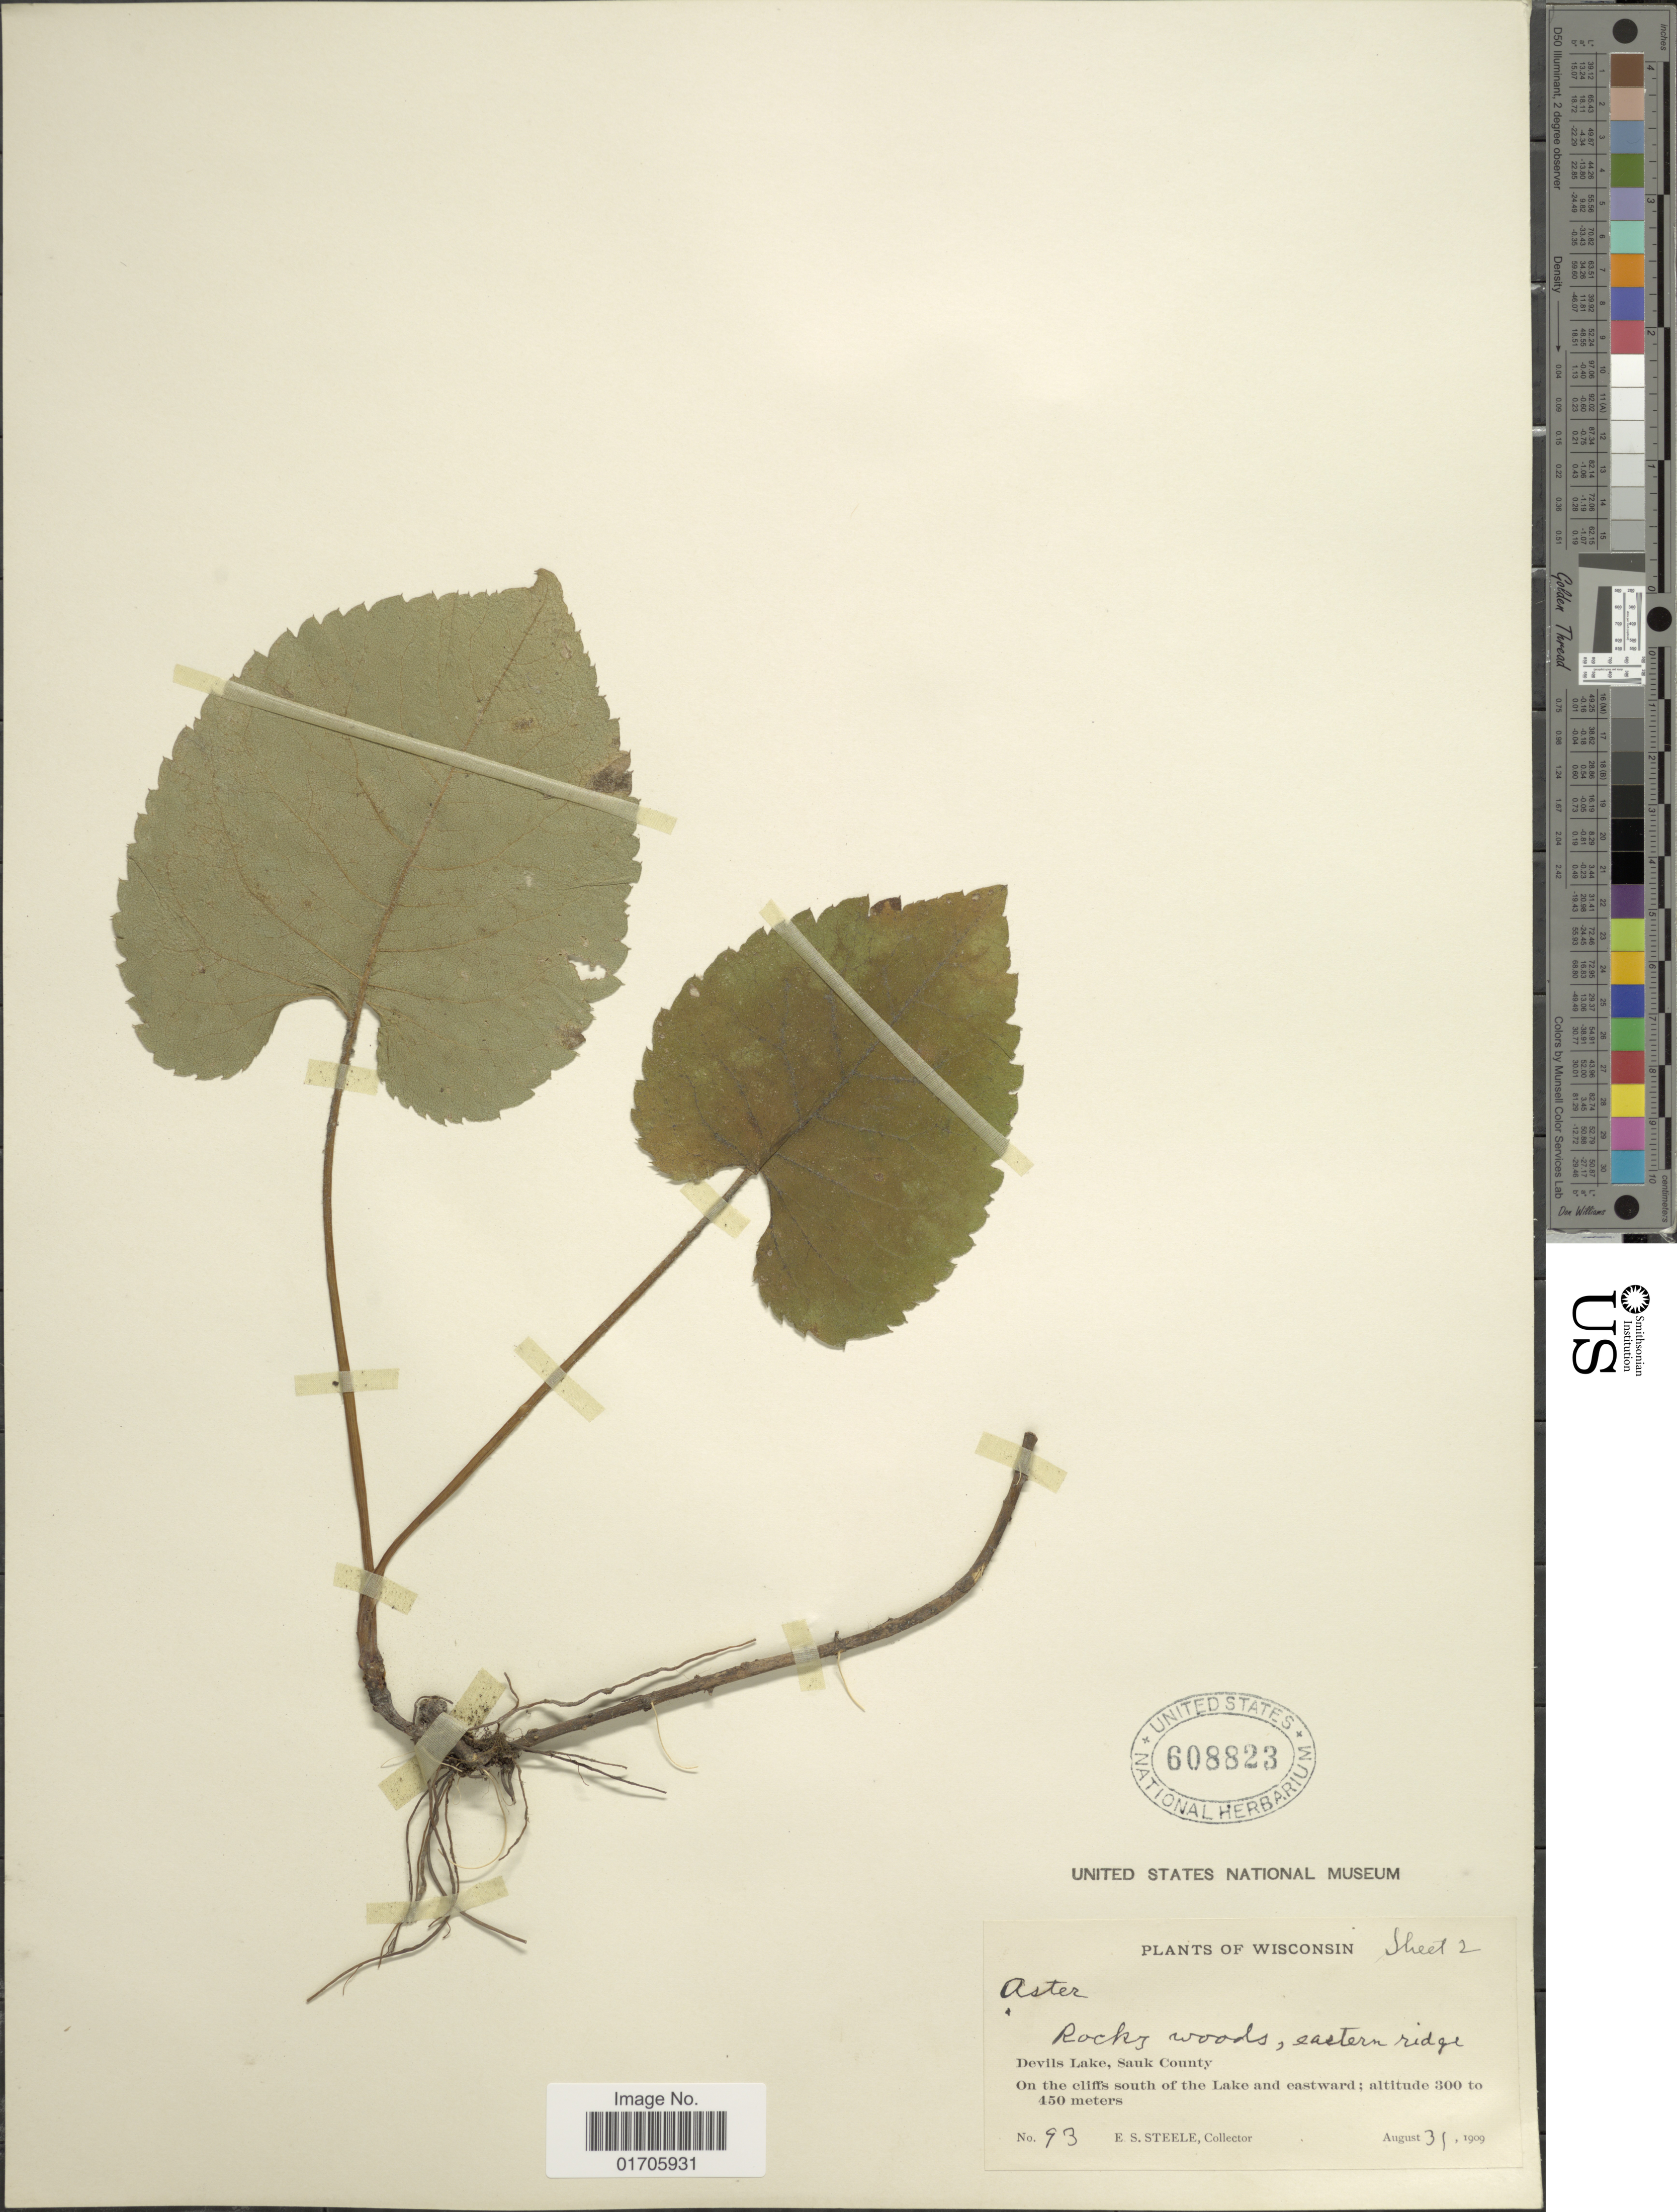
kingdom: Plantae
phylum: Tracheophyta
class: Magnoliopsida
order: Asterales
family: Asteraceae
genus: Eurybia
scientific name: Eurybia macrophylla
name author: (L.) Cass.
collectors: E. Steele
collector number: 93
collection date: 1909-08-31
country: United States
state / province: Wisconsin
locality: Wisconsin. Rocky woods, eastern ridge. Devils Lake, Sauk County. On the cliffs south of the Lake and eastward.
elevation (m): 300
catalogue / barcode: US 608823